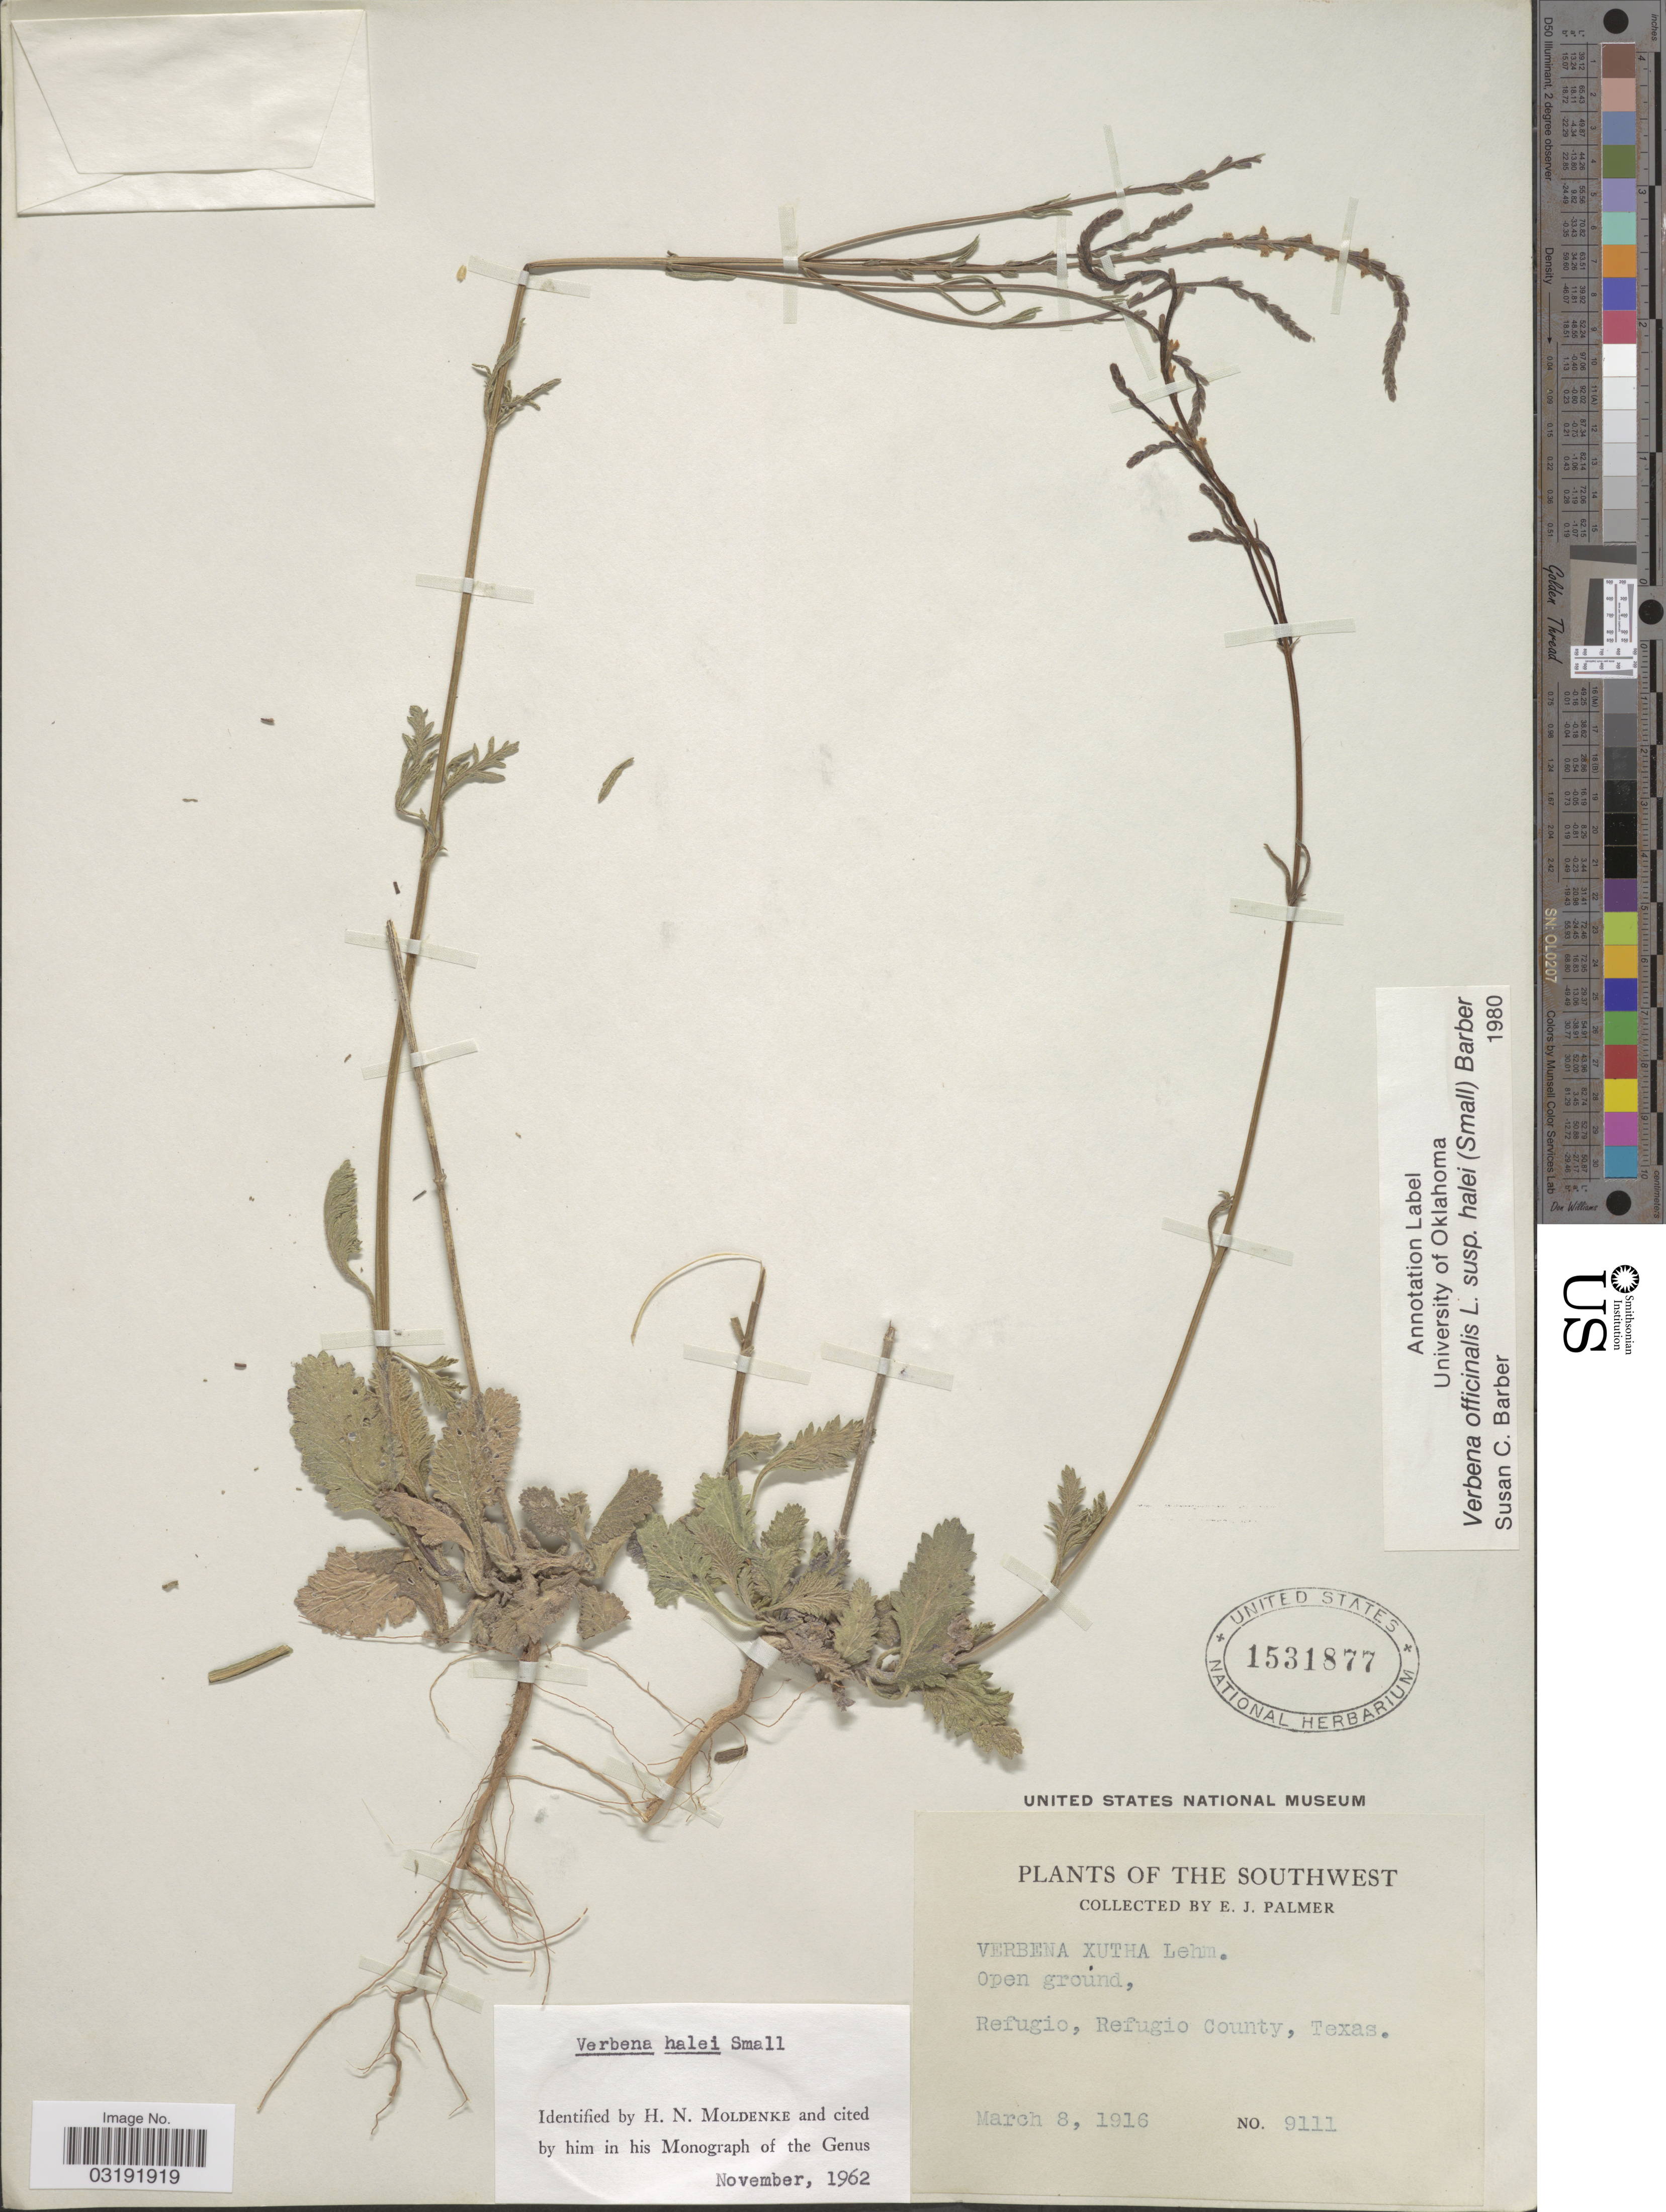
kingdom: Plantae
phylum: Tracheophyta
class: Magnoliopsida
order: Lamiales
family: Verbenaceae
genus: Verbena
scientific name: Verbena officinalis subsp. halei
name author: L.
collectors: E. J. Palmer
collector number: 9111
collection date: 1916-03-08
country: United States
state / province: Texas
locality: The Southwest. Open ground, Refugio, Refugio County.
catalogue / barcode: US 1531877